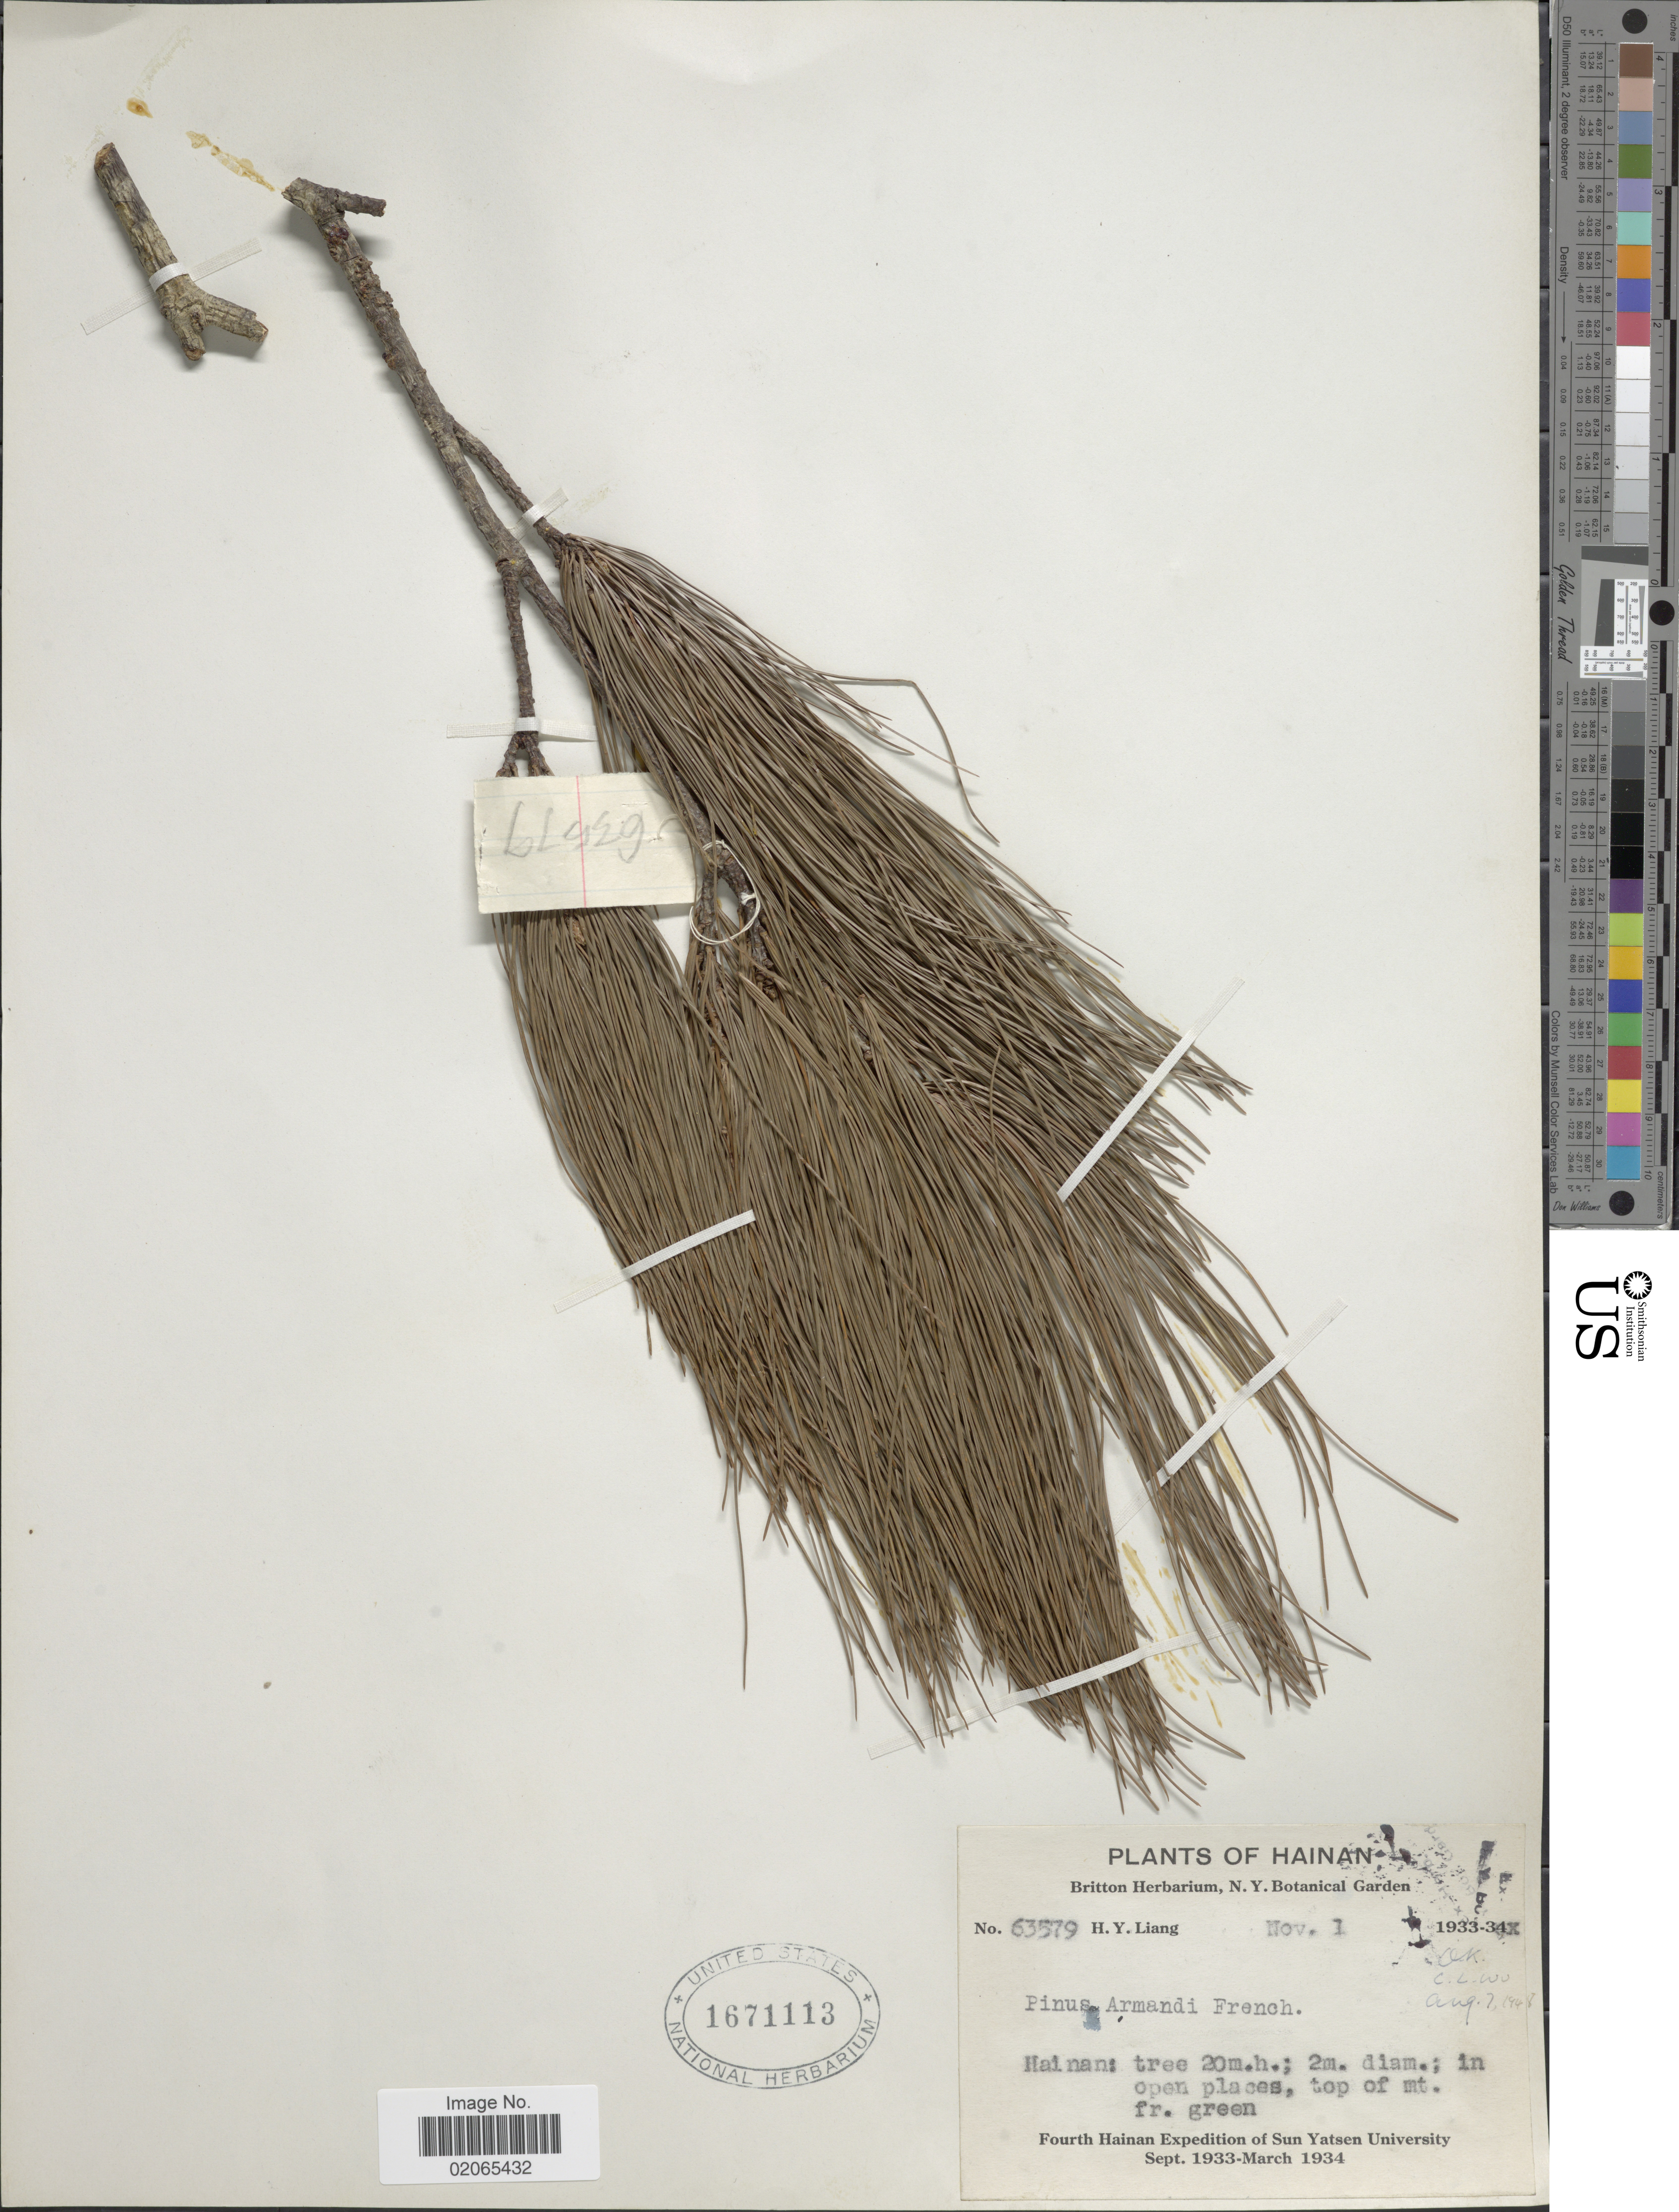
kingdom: Plantae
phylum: Tracheophyta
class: Pinopsida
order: Pinales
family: Pinaceae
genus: Pinus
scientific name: Pinus armandii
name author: Franch.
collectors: H. Y. Liang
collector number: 63579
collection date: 1933-11-01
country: China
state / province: Hainan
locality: Hainan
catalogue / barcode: US 1671113